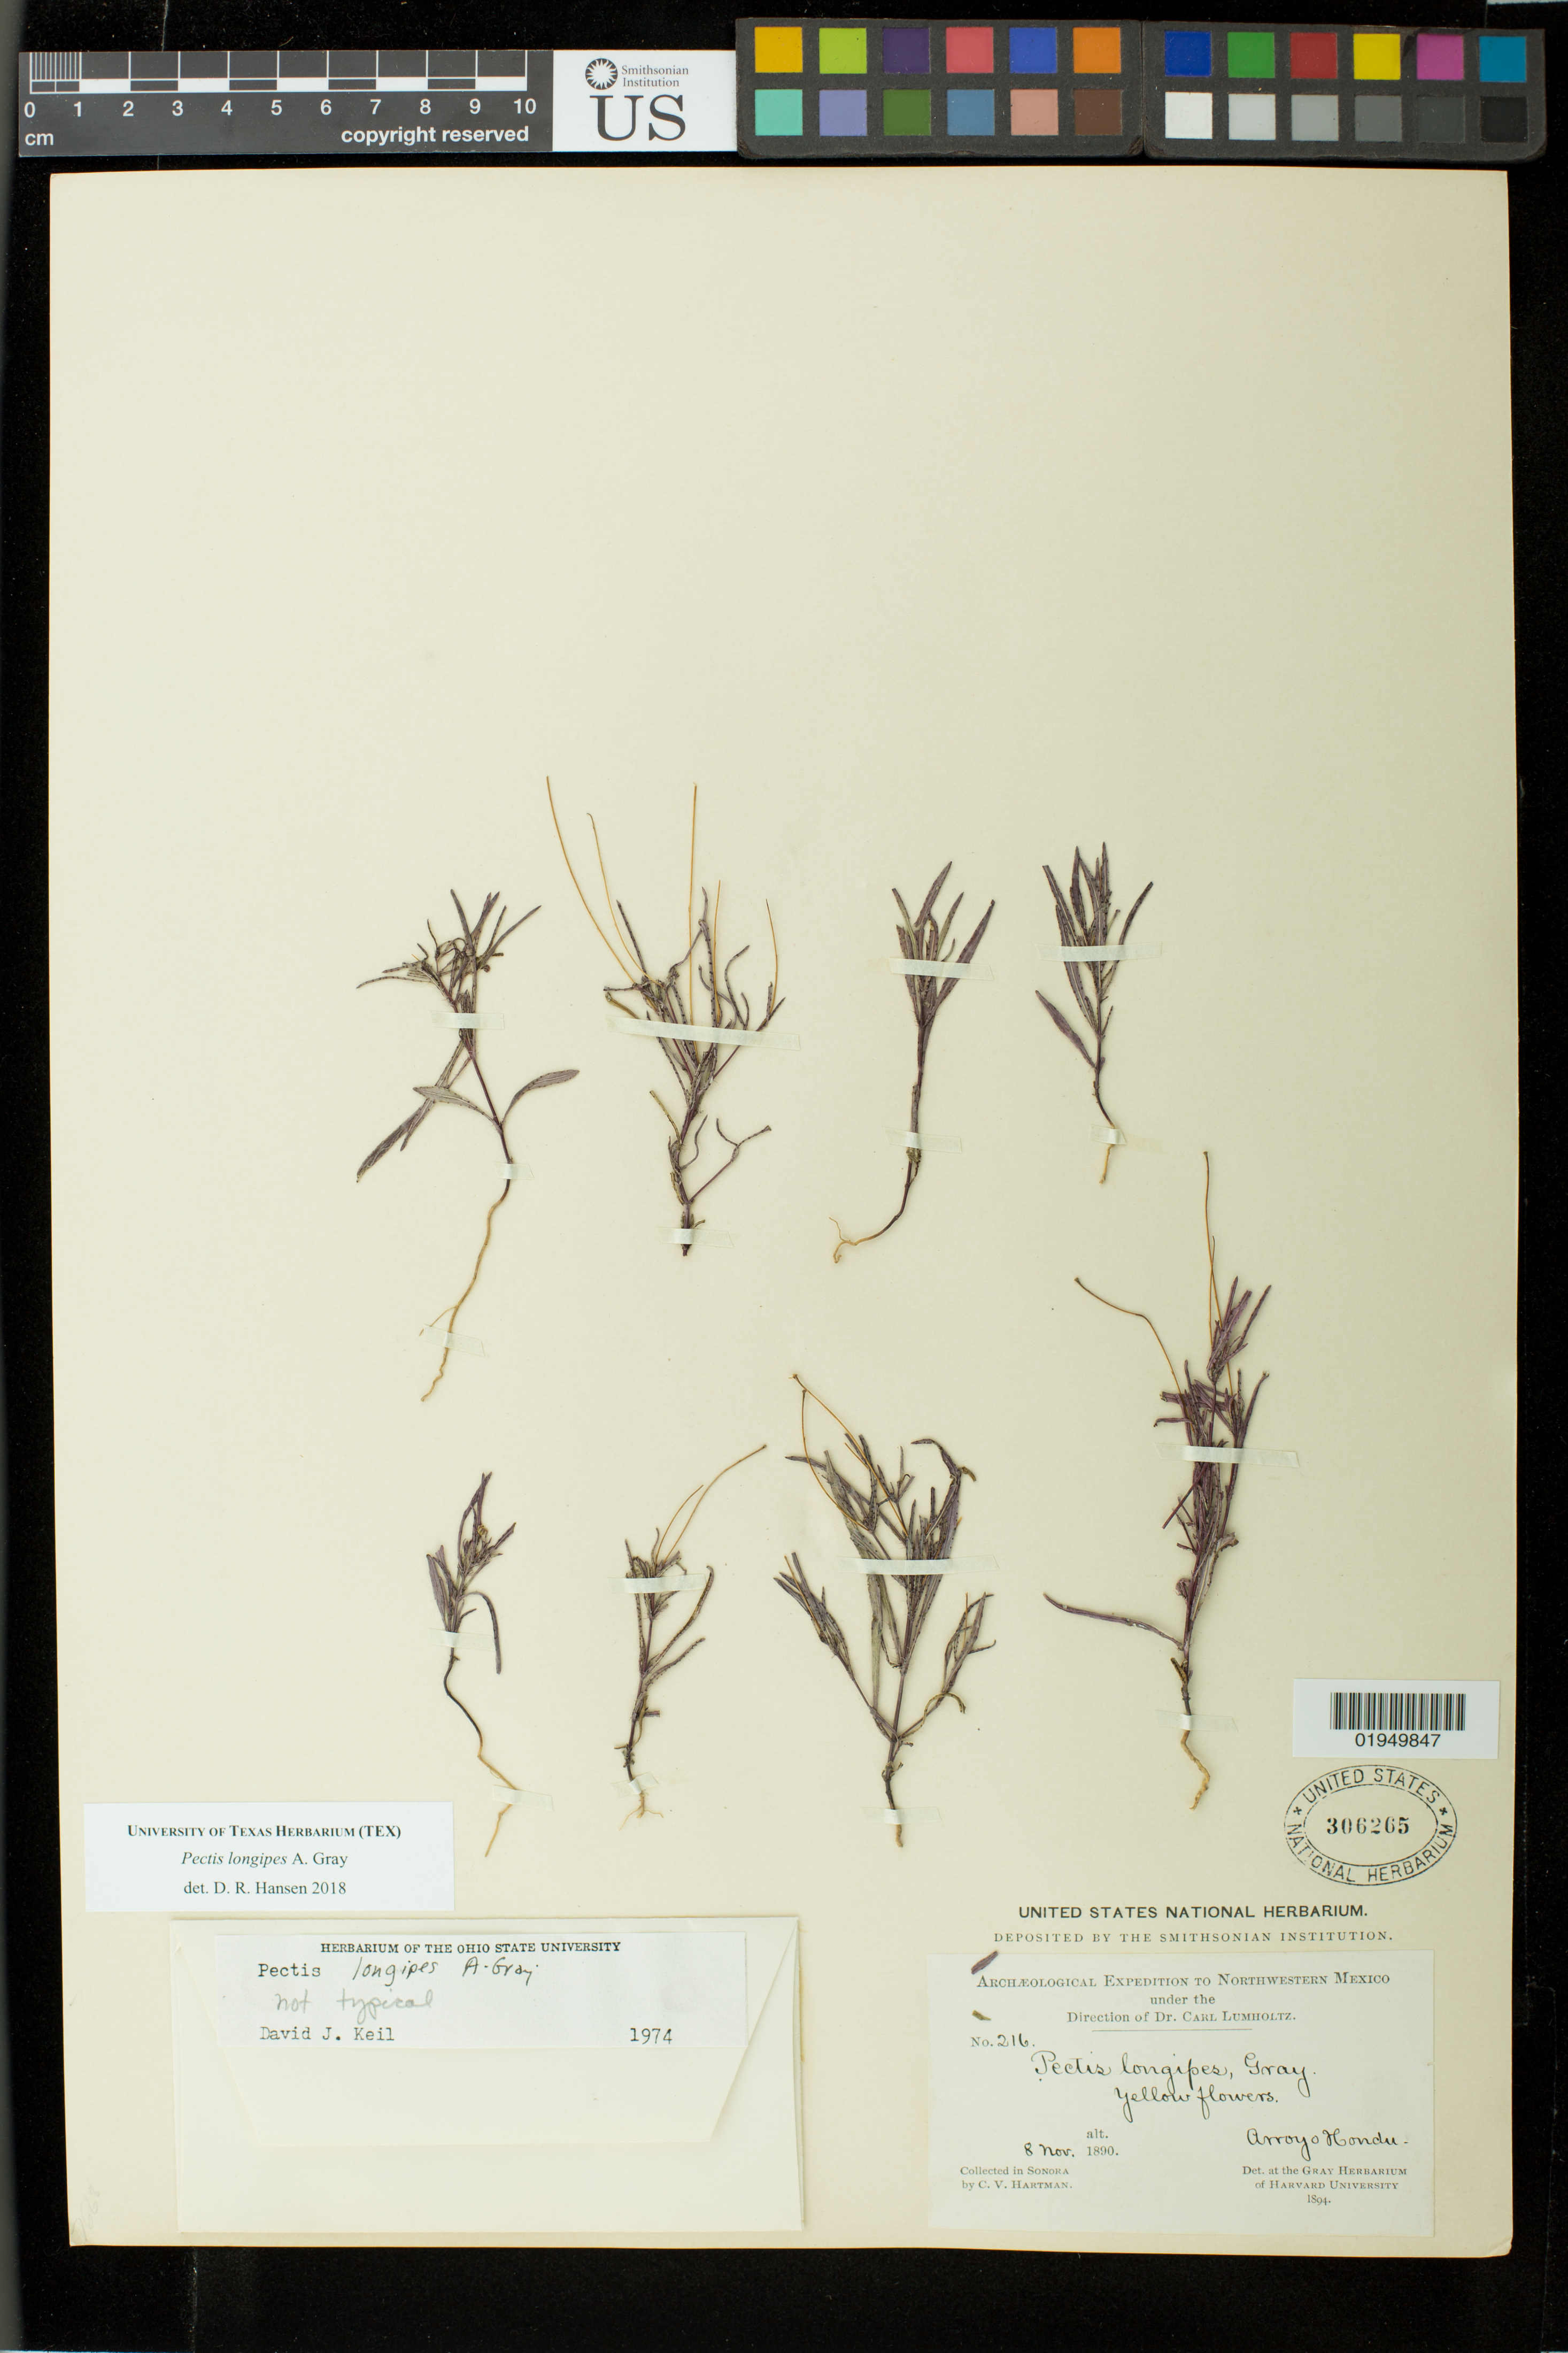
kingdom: Plantae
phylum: Tracheophyta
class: Magnoliopsida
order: Asterales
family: Asteraceae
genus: Pectis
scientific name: Pectis longipes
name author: A. Gray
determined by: Hansen, D. R.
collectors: C. V. Hartman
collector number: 216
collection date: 1890-11-08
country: Mexico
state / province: Sonora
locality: Arroyo Hondu.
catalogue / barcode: US 306265